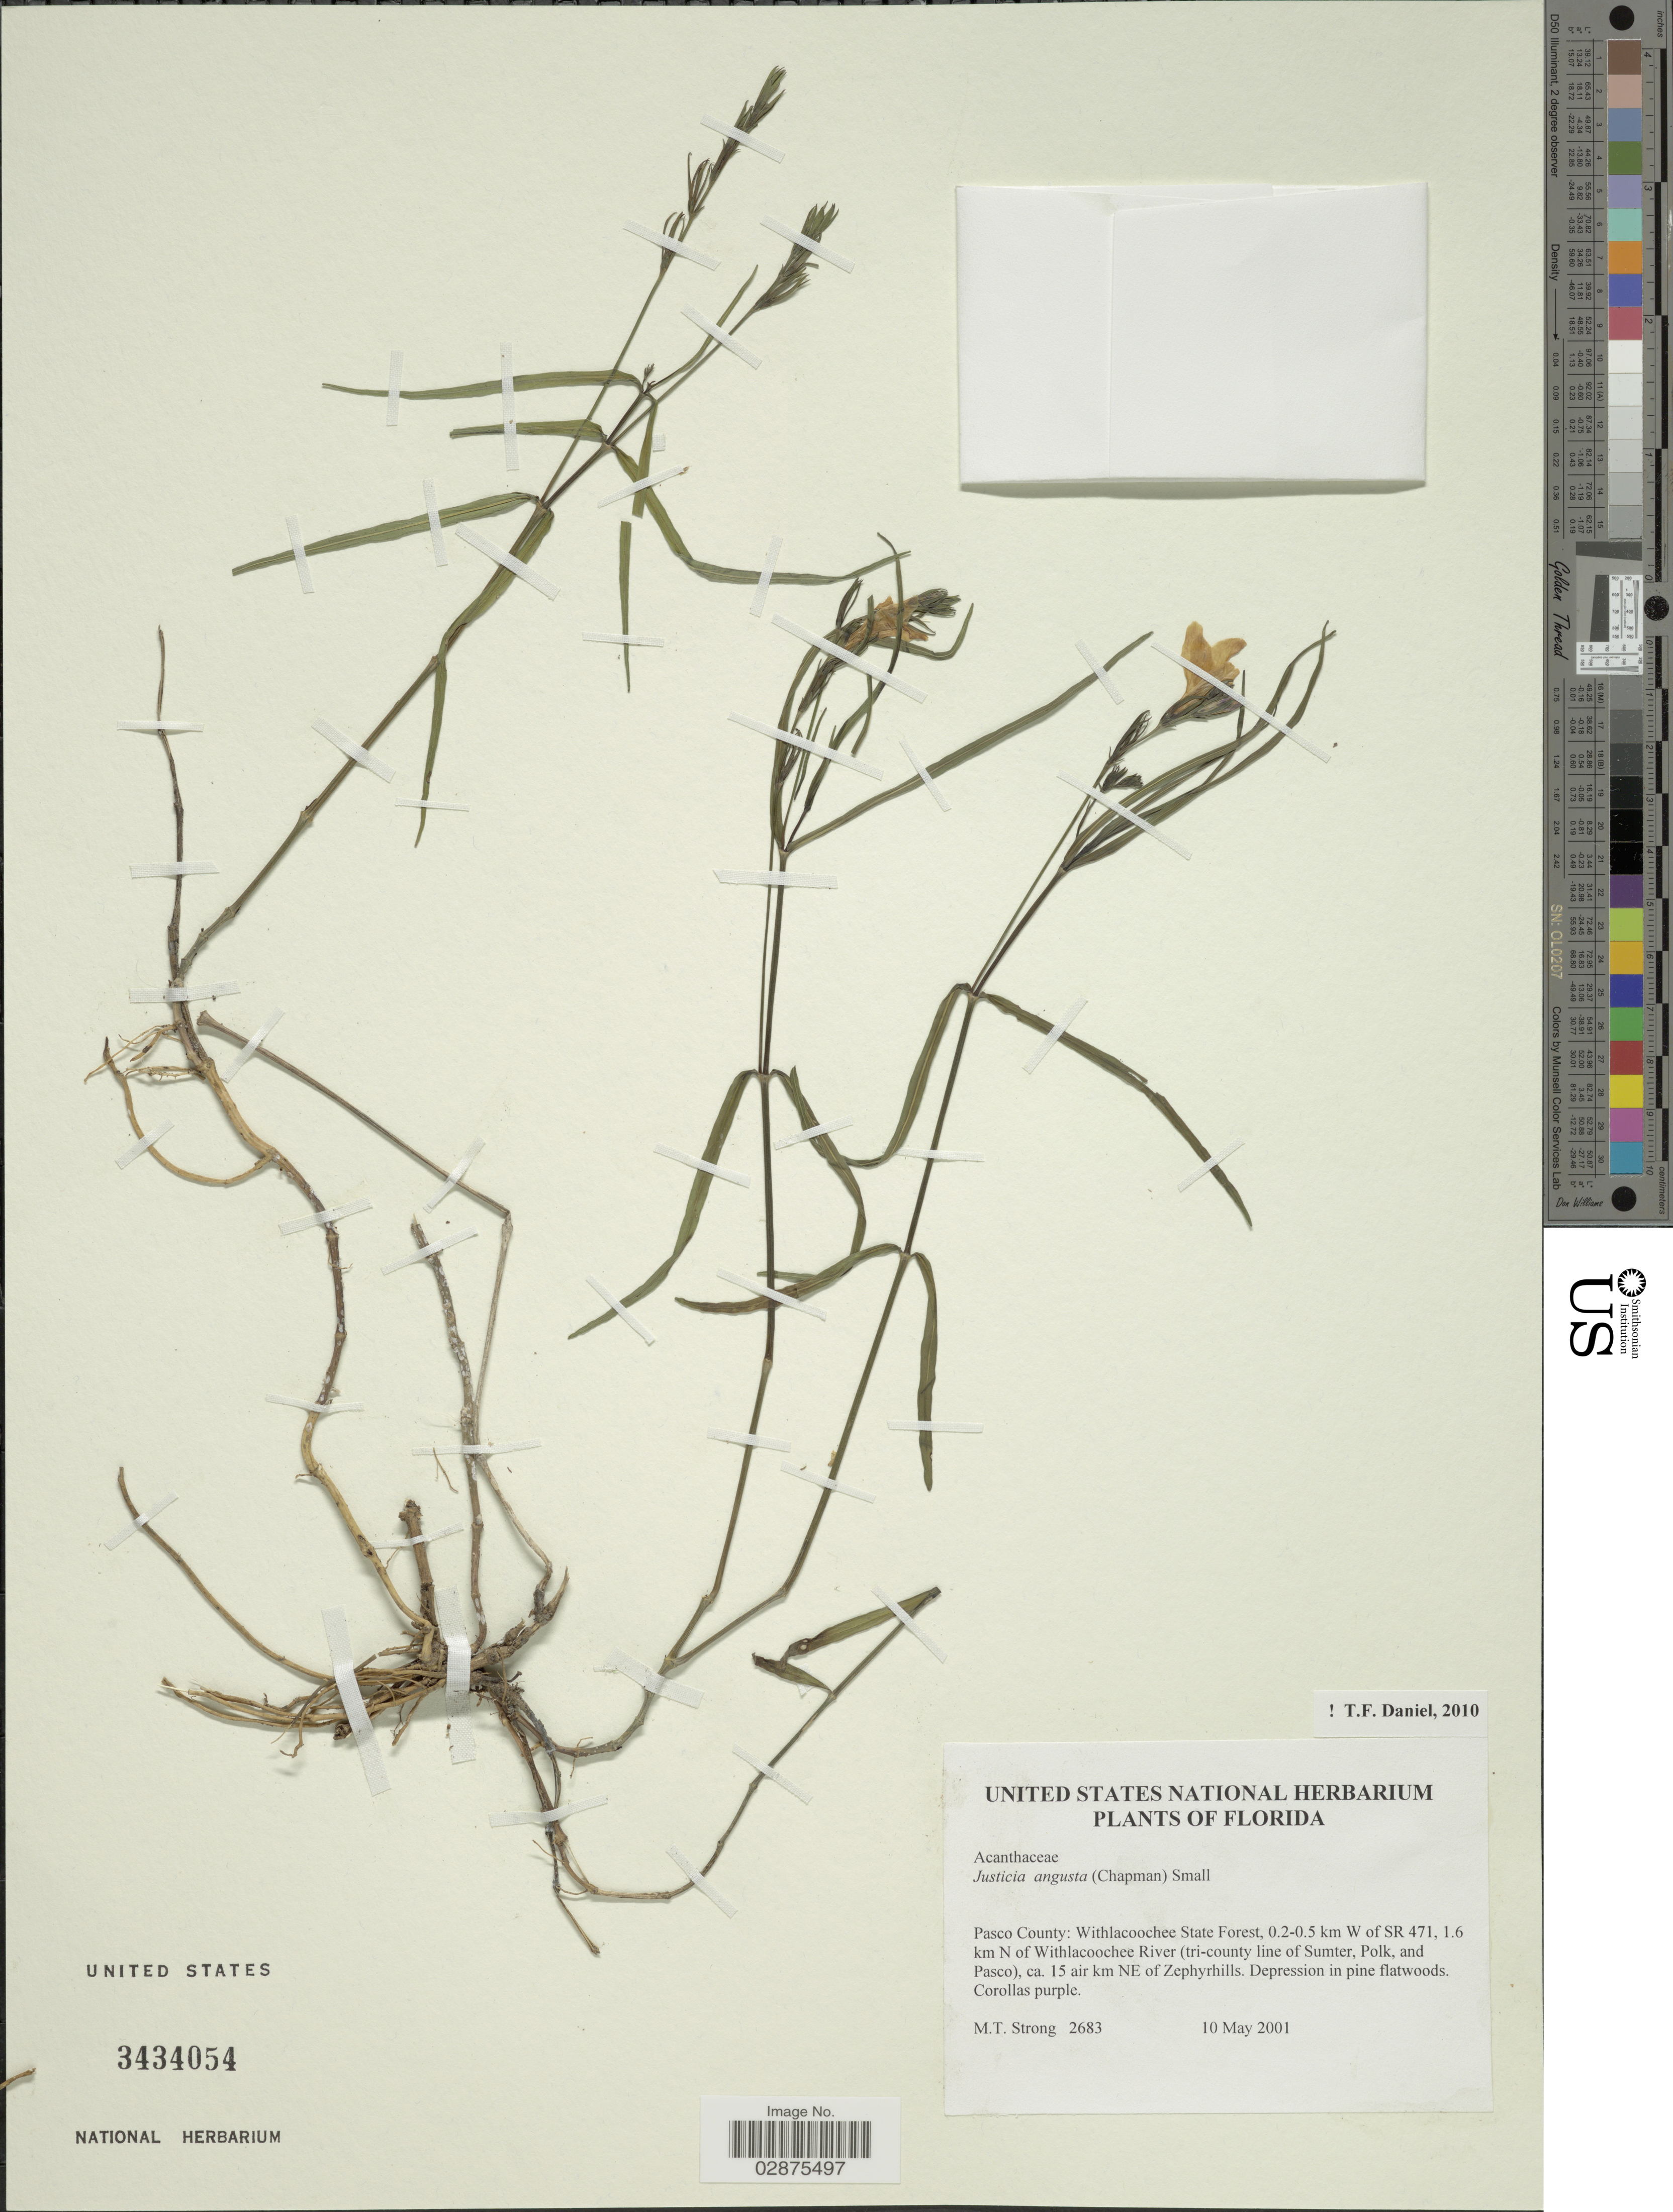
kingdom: Plantae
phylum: Tracheophyta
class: Magnoliopsida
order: Lamiales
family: Acanthaceae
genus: Justicia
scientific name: Justicia angusta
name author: (Chapm.) Small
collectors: M. T. Strong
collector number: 2683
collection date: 2001-05-10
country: United States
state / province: Florida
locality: Pasco County: Withlacoochee State Forest, 0.2-0.5 km W of SR 471, 1.6 km N of Withlacooche River (tri-county line of Sumter, Polk, and Pasco), ca. 15 air km NE of Zephyrhills.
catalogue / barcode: US 3434054